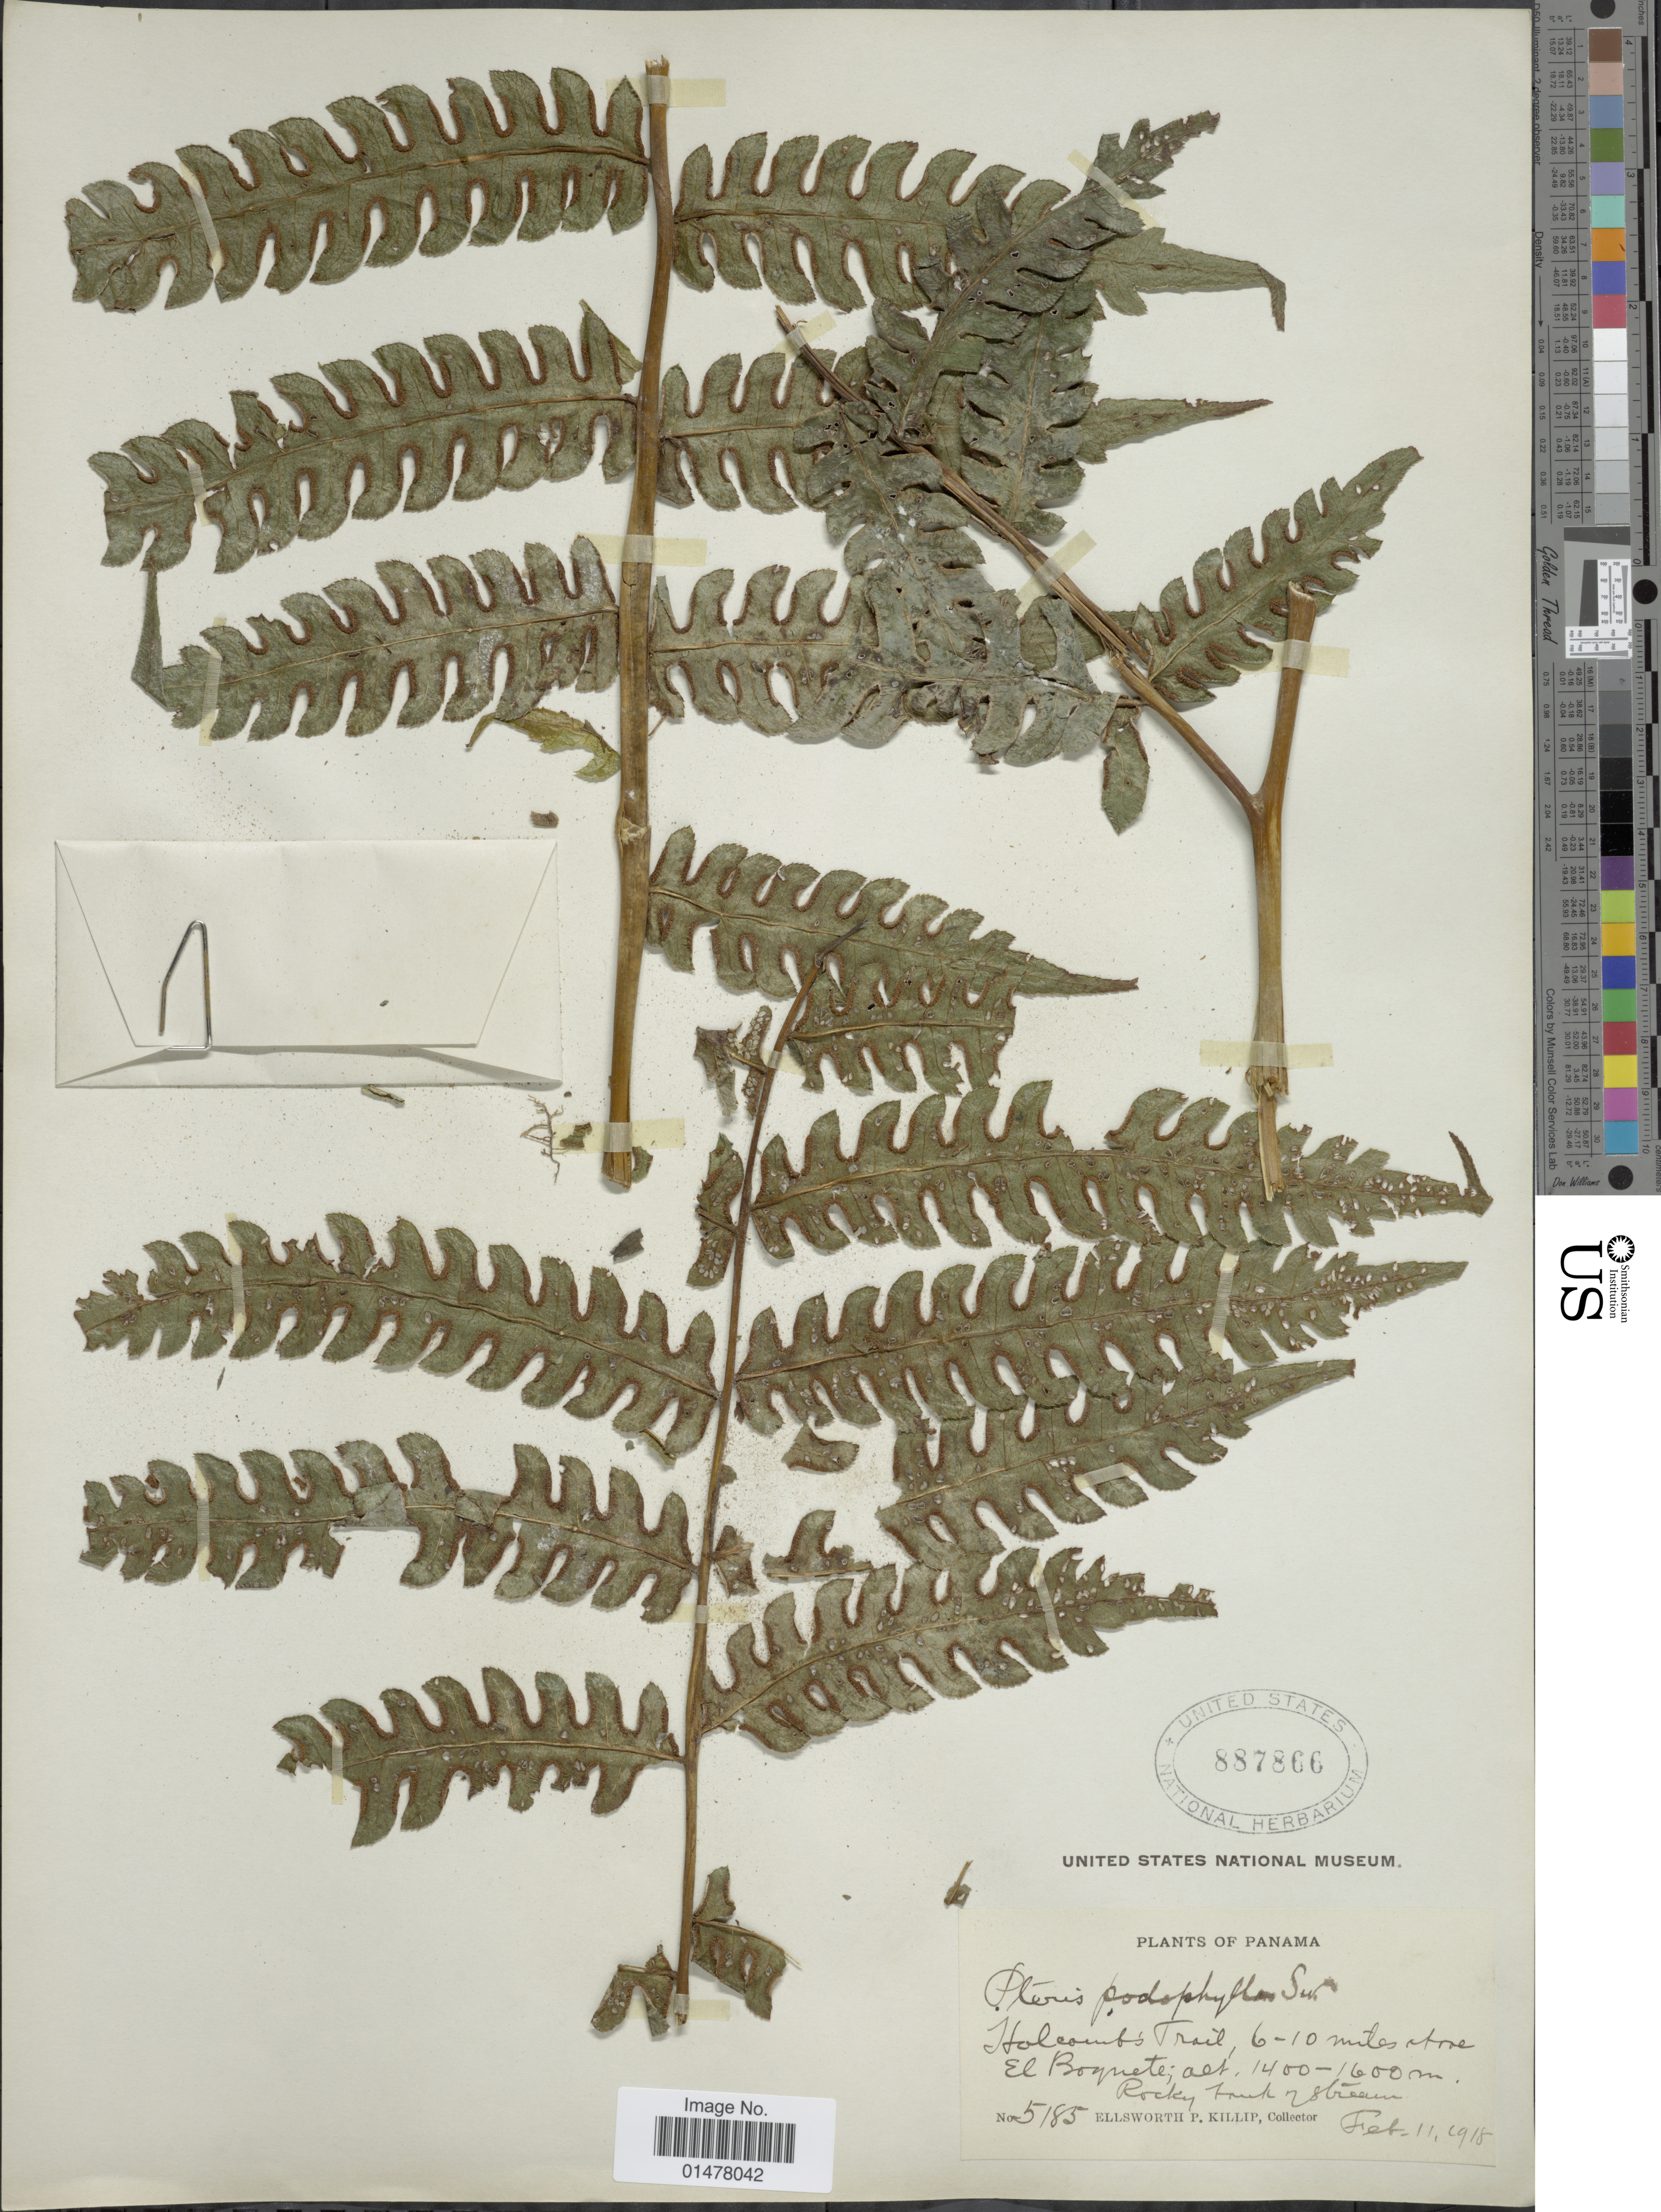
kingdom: Plantae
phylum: Tracheophyta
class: Polypodiopsida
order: Polypodiales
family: Pteridaceae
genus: Pteris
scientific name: Pteris podophylla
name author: Sw.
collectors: E. P. Killip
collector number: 5185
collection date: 1918-02-11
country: Panama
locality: Plants of Panama,Holcombs trail, 6-10miles above El Boquete, rocky bank of stream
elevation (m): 1400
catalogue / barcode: US 887866